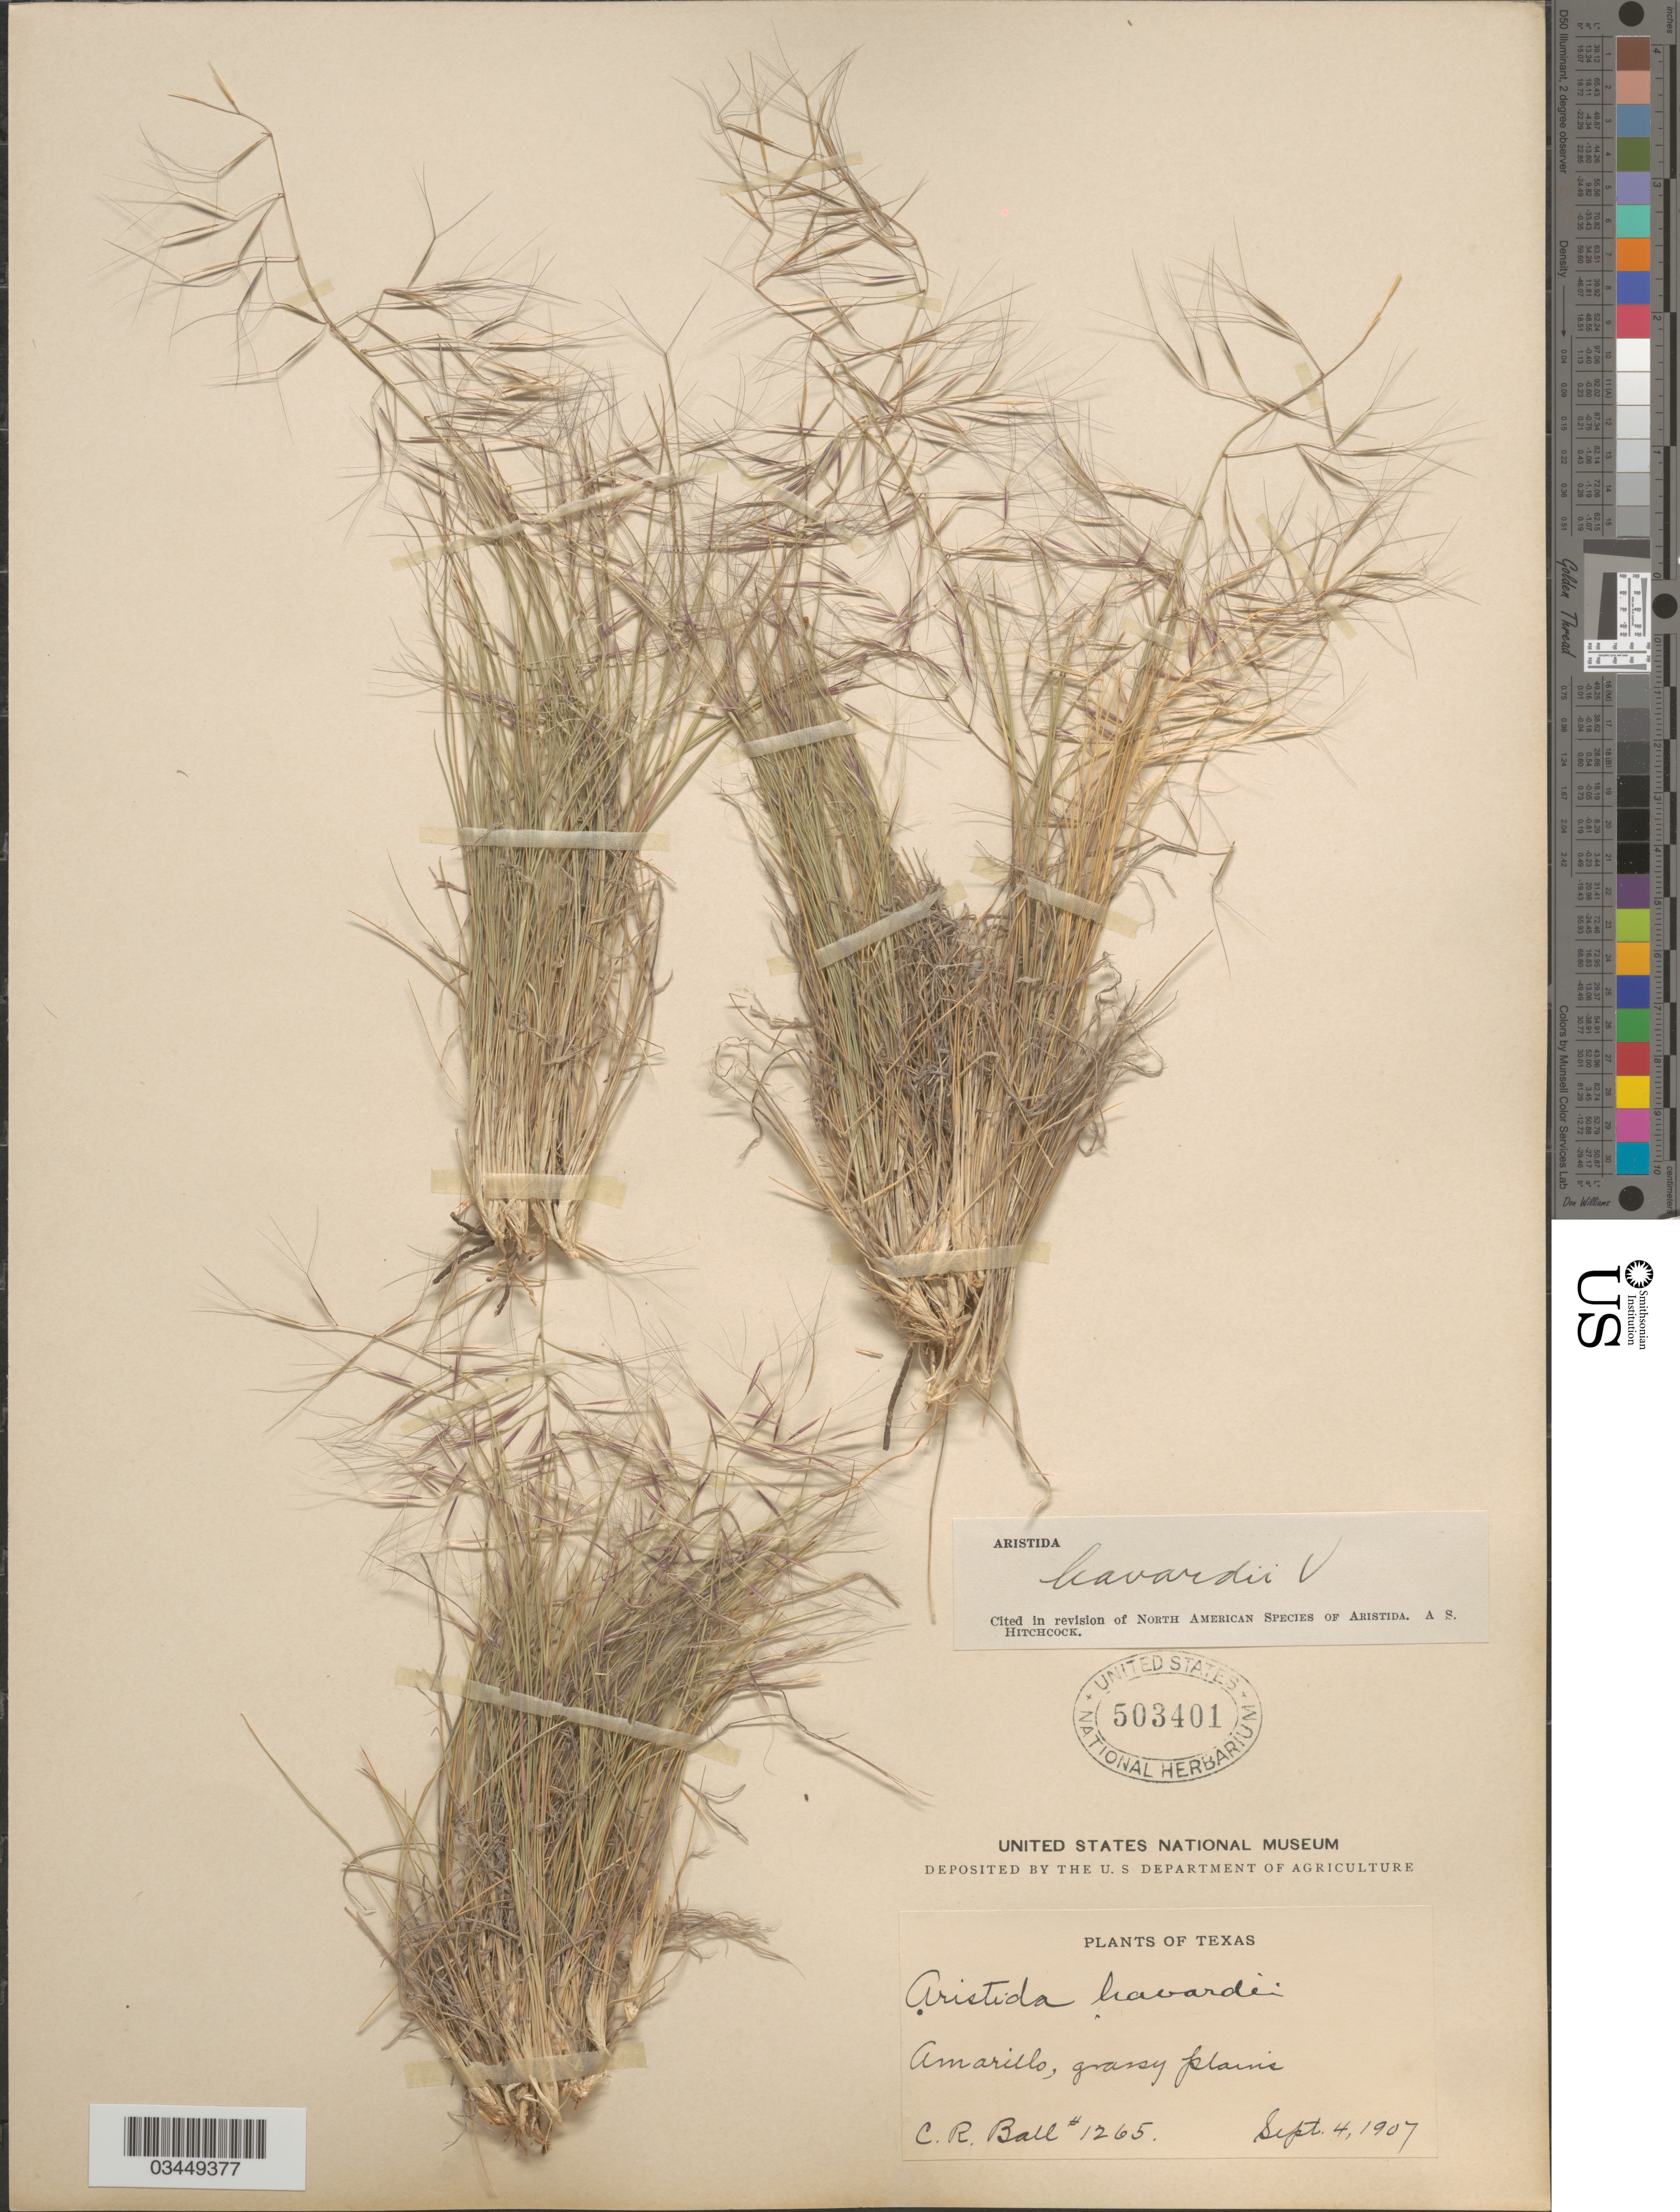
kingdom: Plantae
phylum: Tracheophyta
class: Liliopsida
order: Poales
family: Poaceae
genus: Aristida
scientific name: Aristida havardii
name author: Vasey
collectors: C. R. Ball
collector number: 1265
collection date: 1907-09-04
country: United States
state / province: Texas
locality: Amarillo, grassy plains.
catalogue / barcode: US 503401